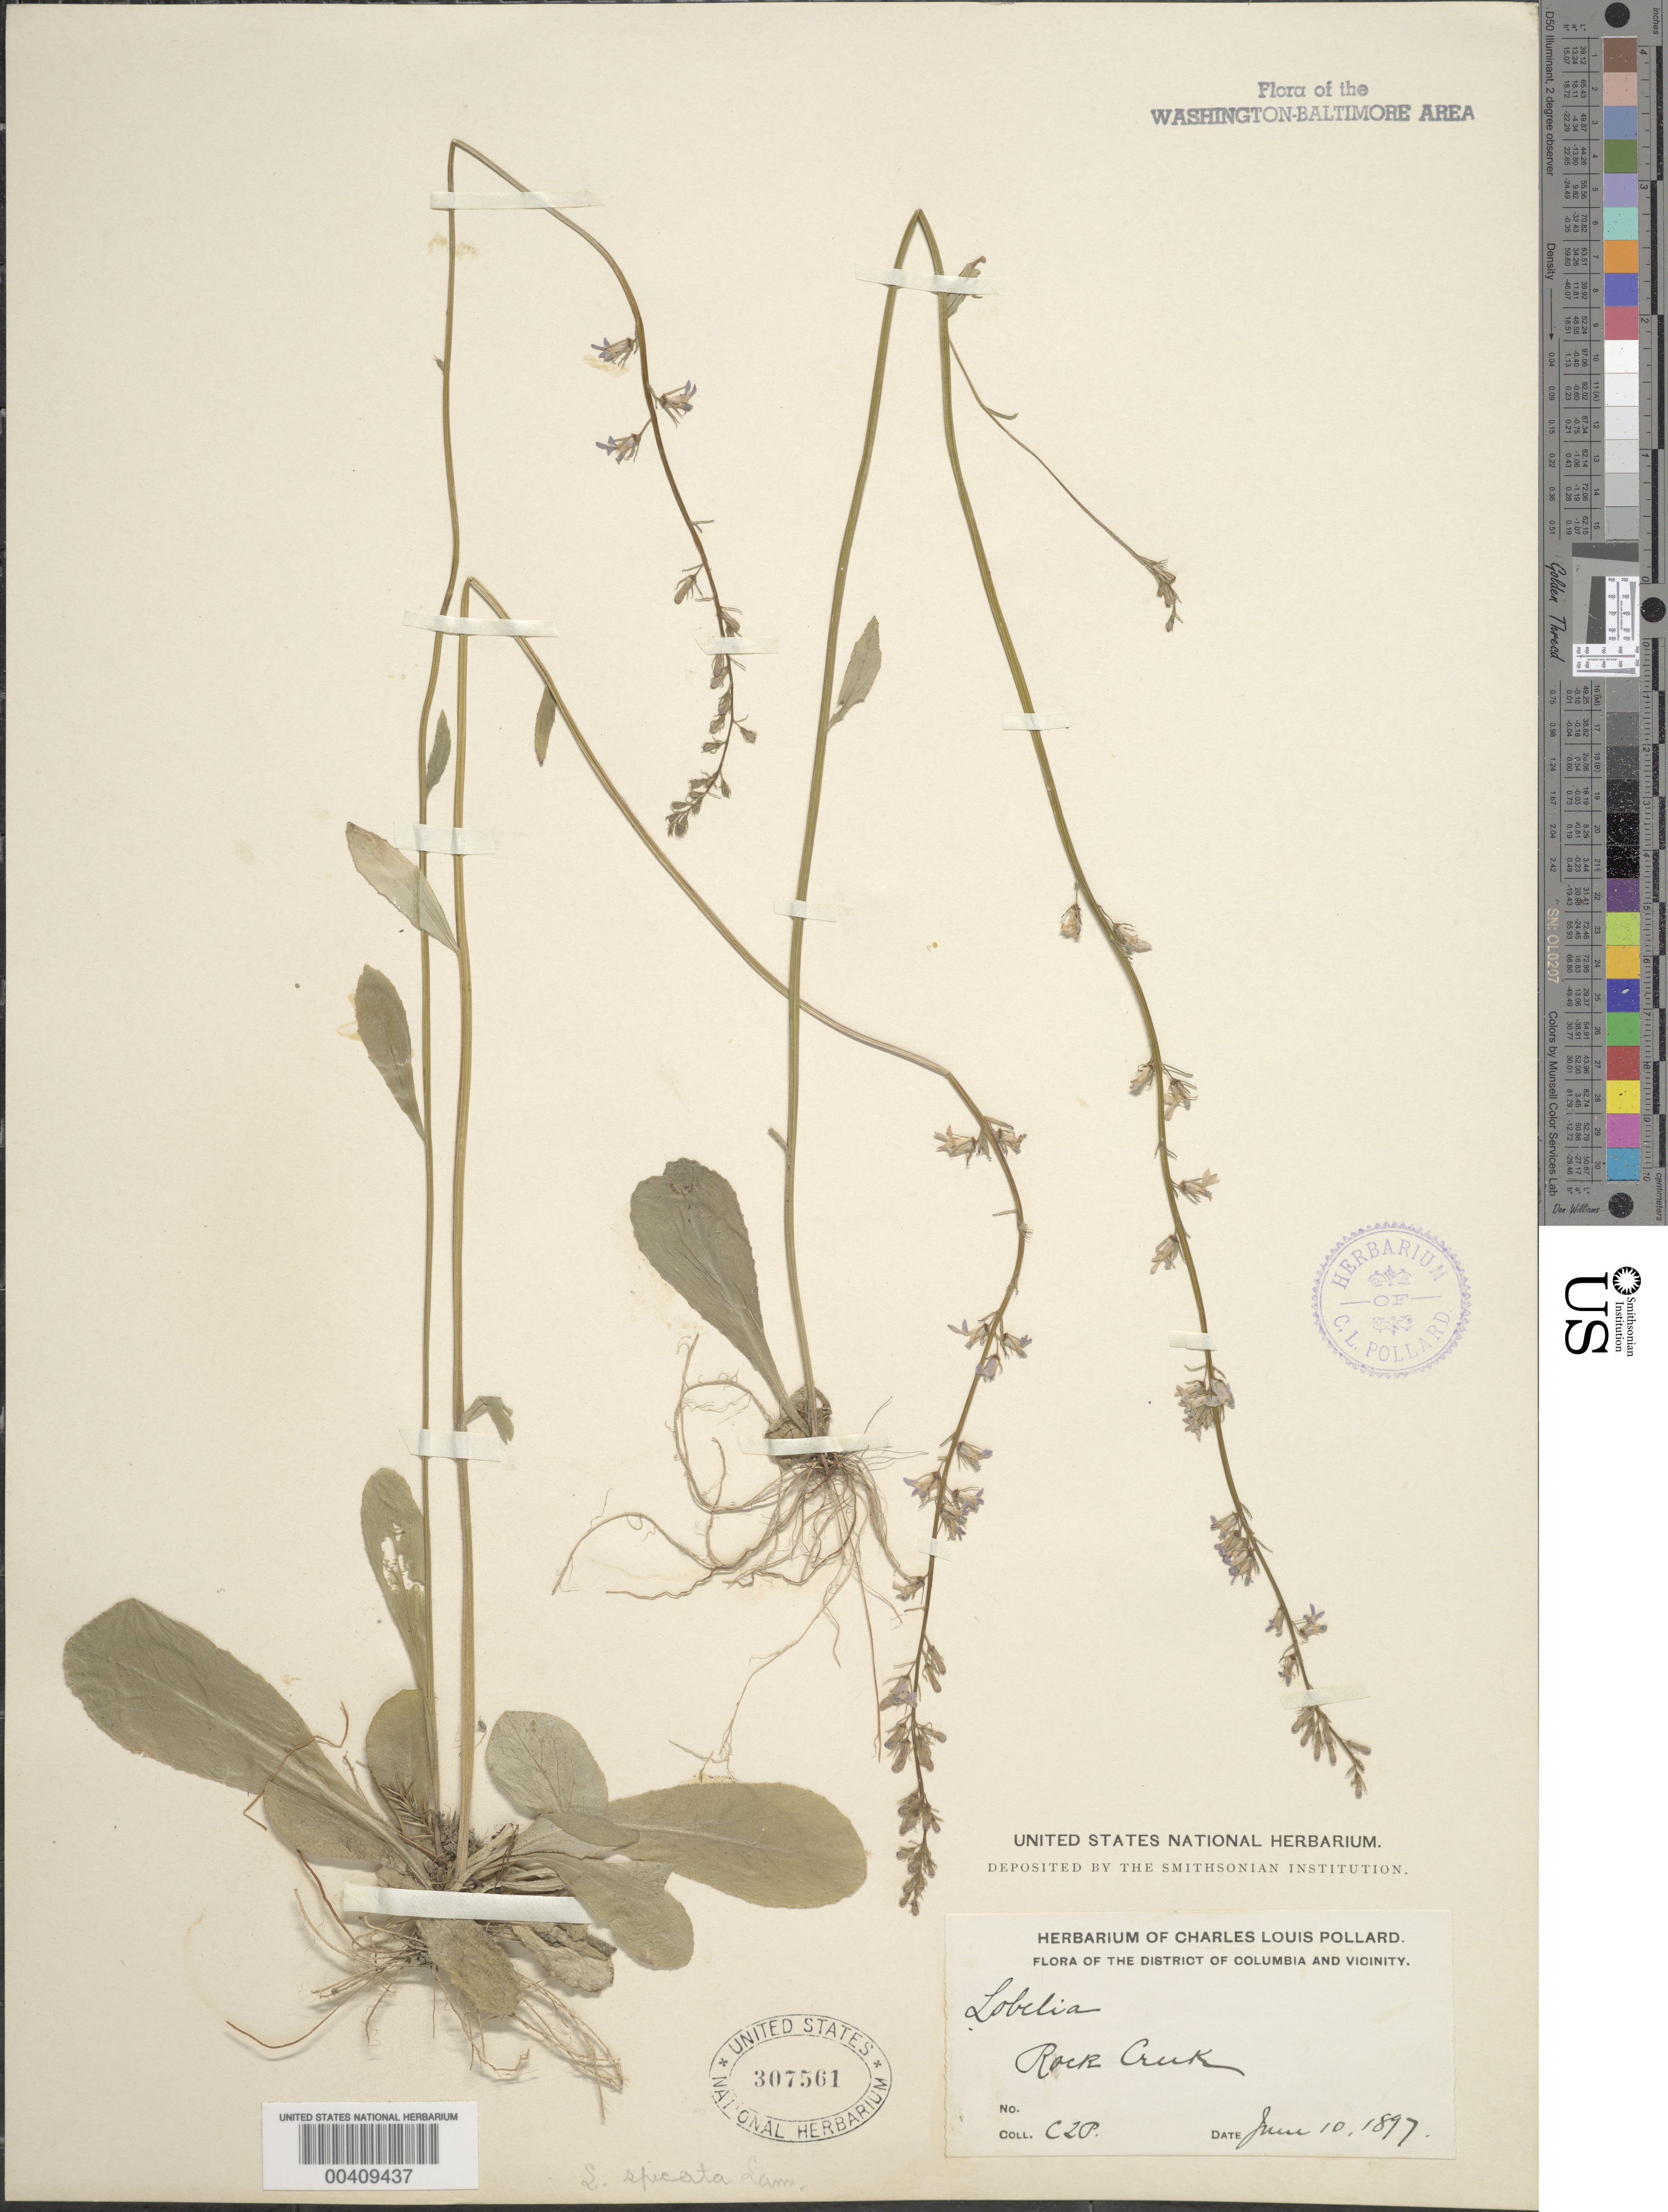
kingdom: Plantae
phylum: Tracheophyta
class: Magnoliopsida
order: Asterales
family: Campanulaceae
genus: Lobelia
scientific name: Lobelia spicata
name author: Lam.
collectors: C. L. Pollard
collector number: C20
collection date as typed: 10 Jun 1897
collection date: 1897-06-10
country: United States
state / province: District of Columbia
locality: Rock Creek Rock Creek Park & vicinity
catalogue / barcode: US 307561